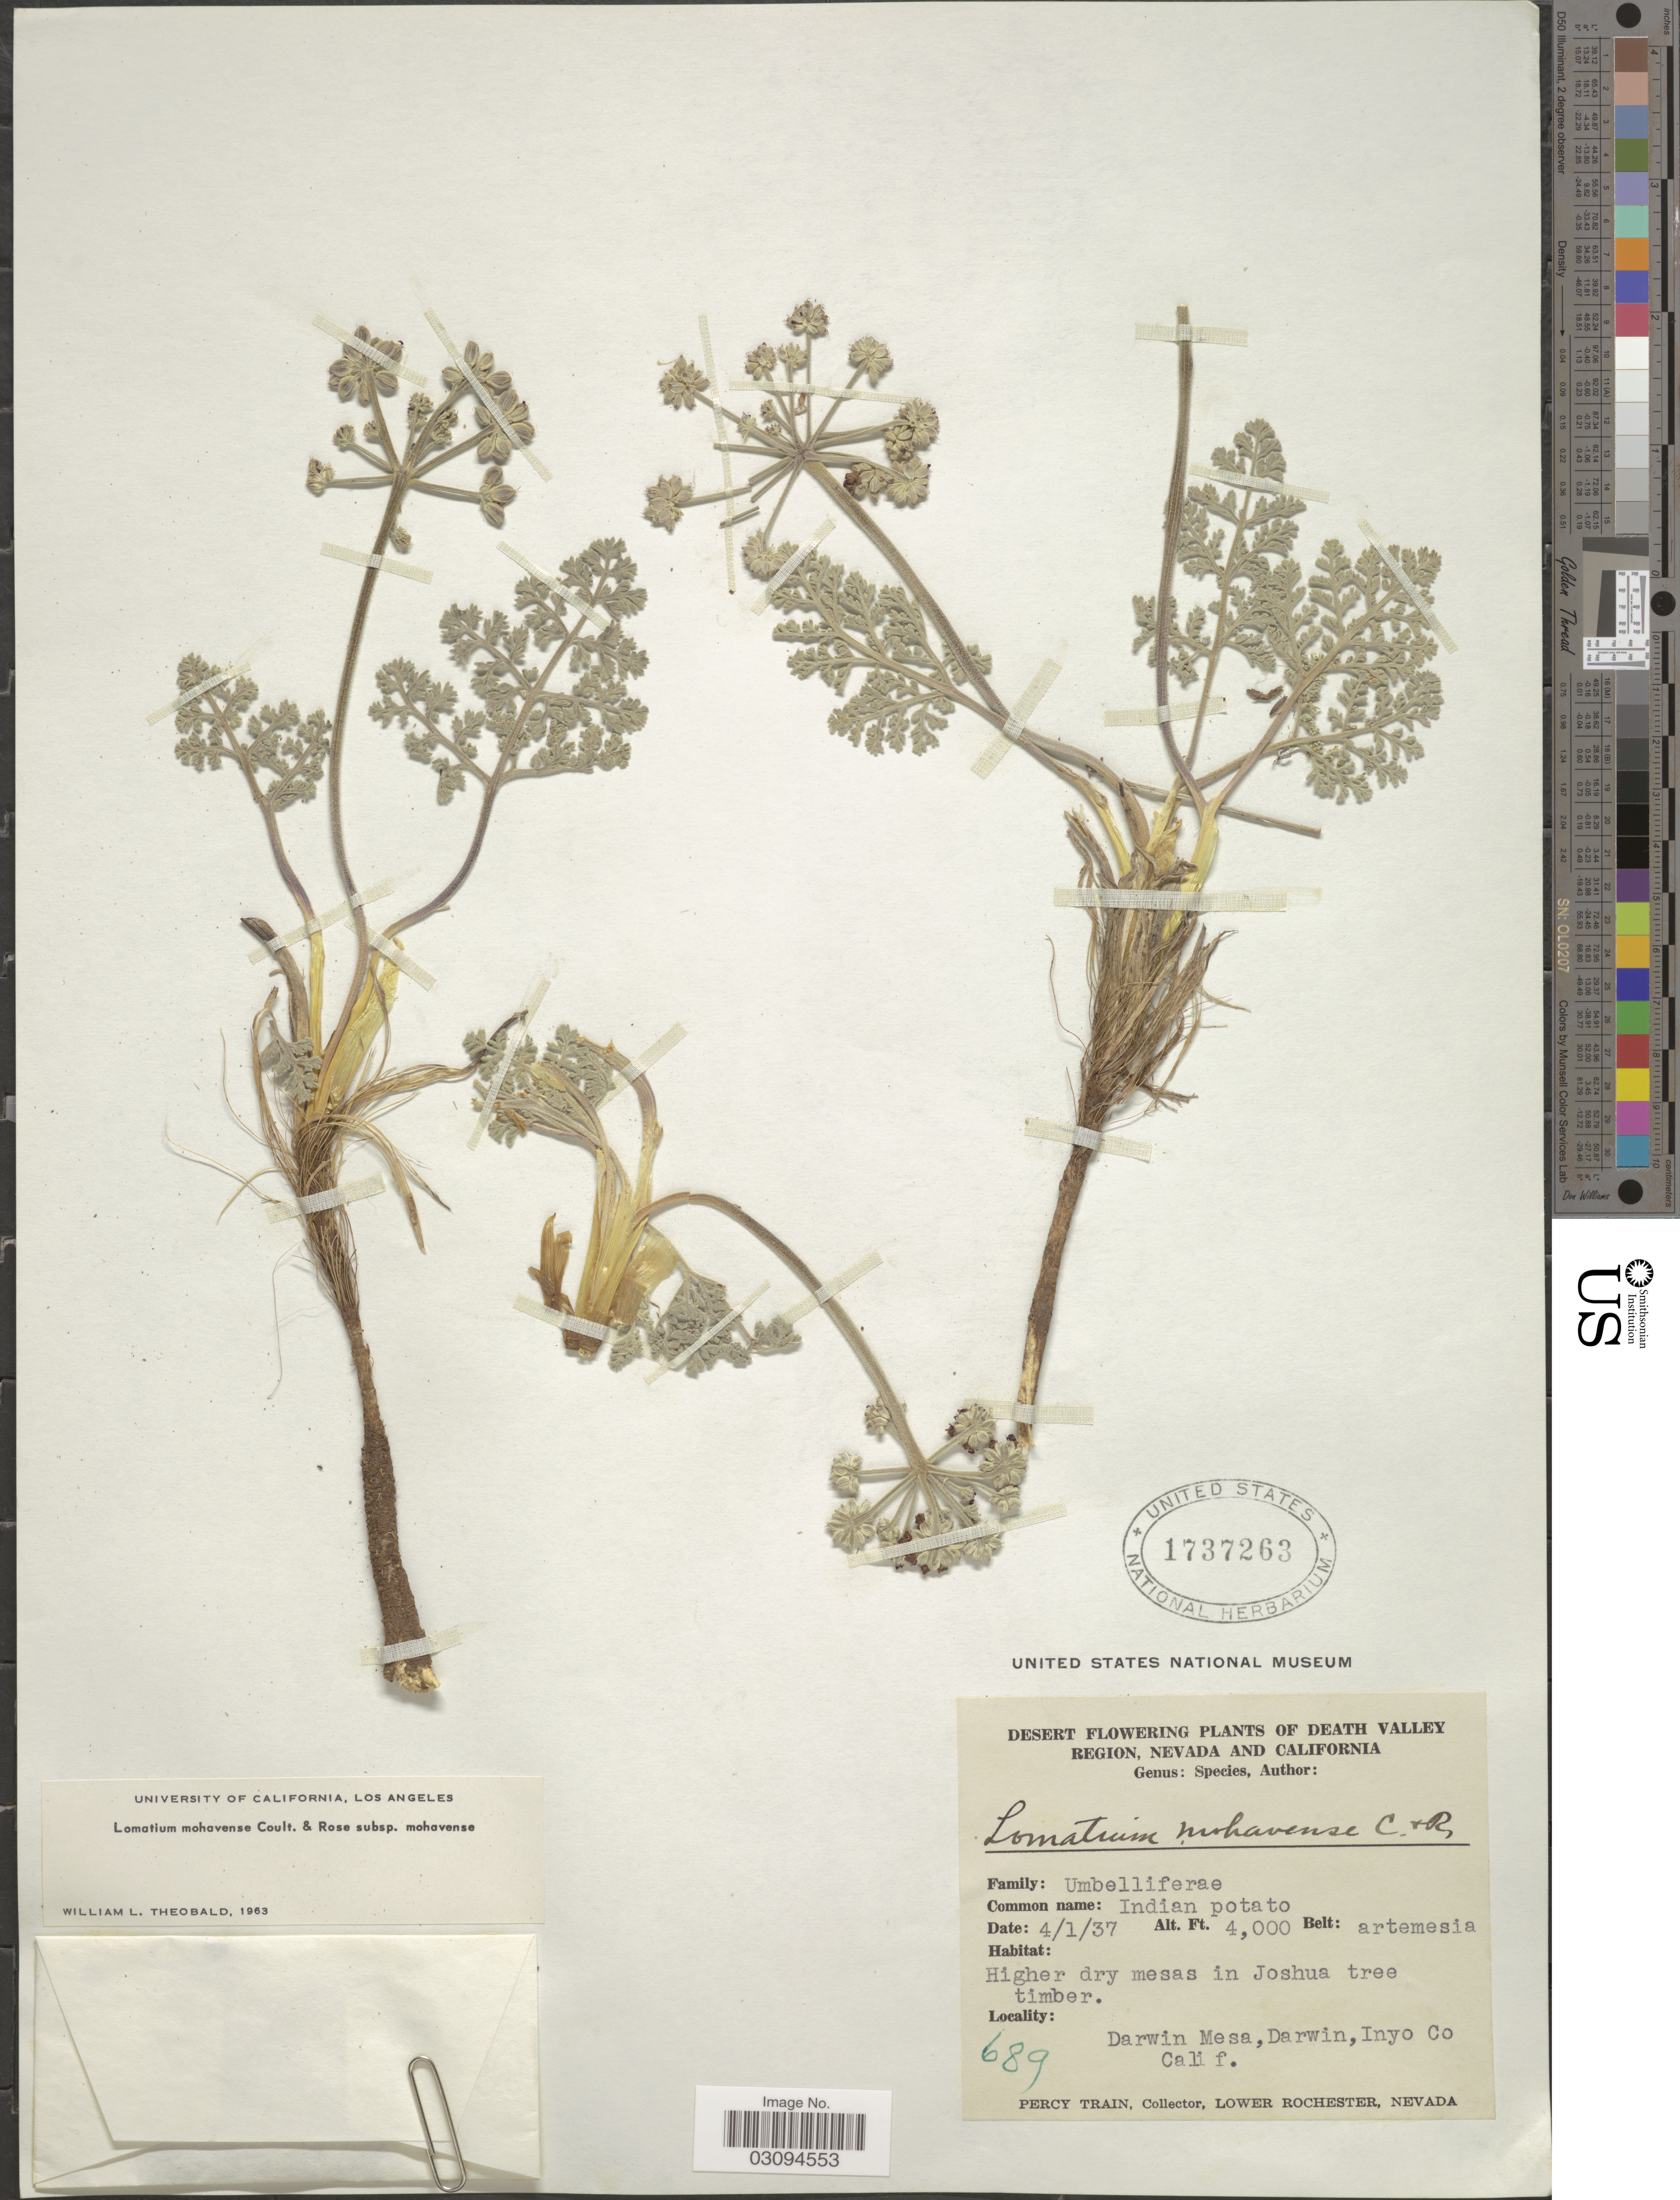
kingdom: Plantae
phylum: Tracheophyta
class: Magnoliopsida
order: Apiales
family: Apiaceae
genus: Lomatium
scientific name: Lomatium mohavense subsp. mohavense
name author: (J.M. Coult. & Rose) J.M. Coult. & Rose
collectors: P. Train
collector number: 689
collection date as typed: Transcribed d/m/y: 1/4/37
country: United States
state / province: California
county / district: Inyo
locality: Death Valley. Darwin Mesa, Darwin, Inyo Co. Calif.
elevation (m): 1219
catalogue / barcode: US 1737263